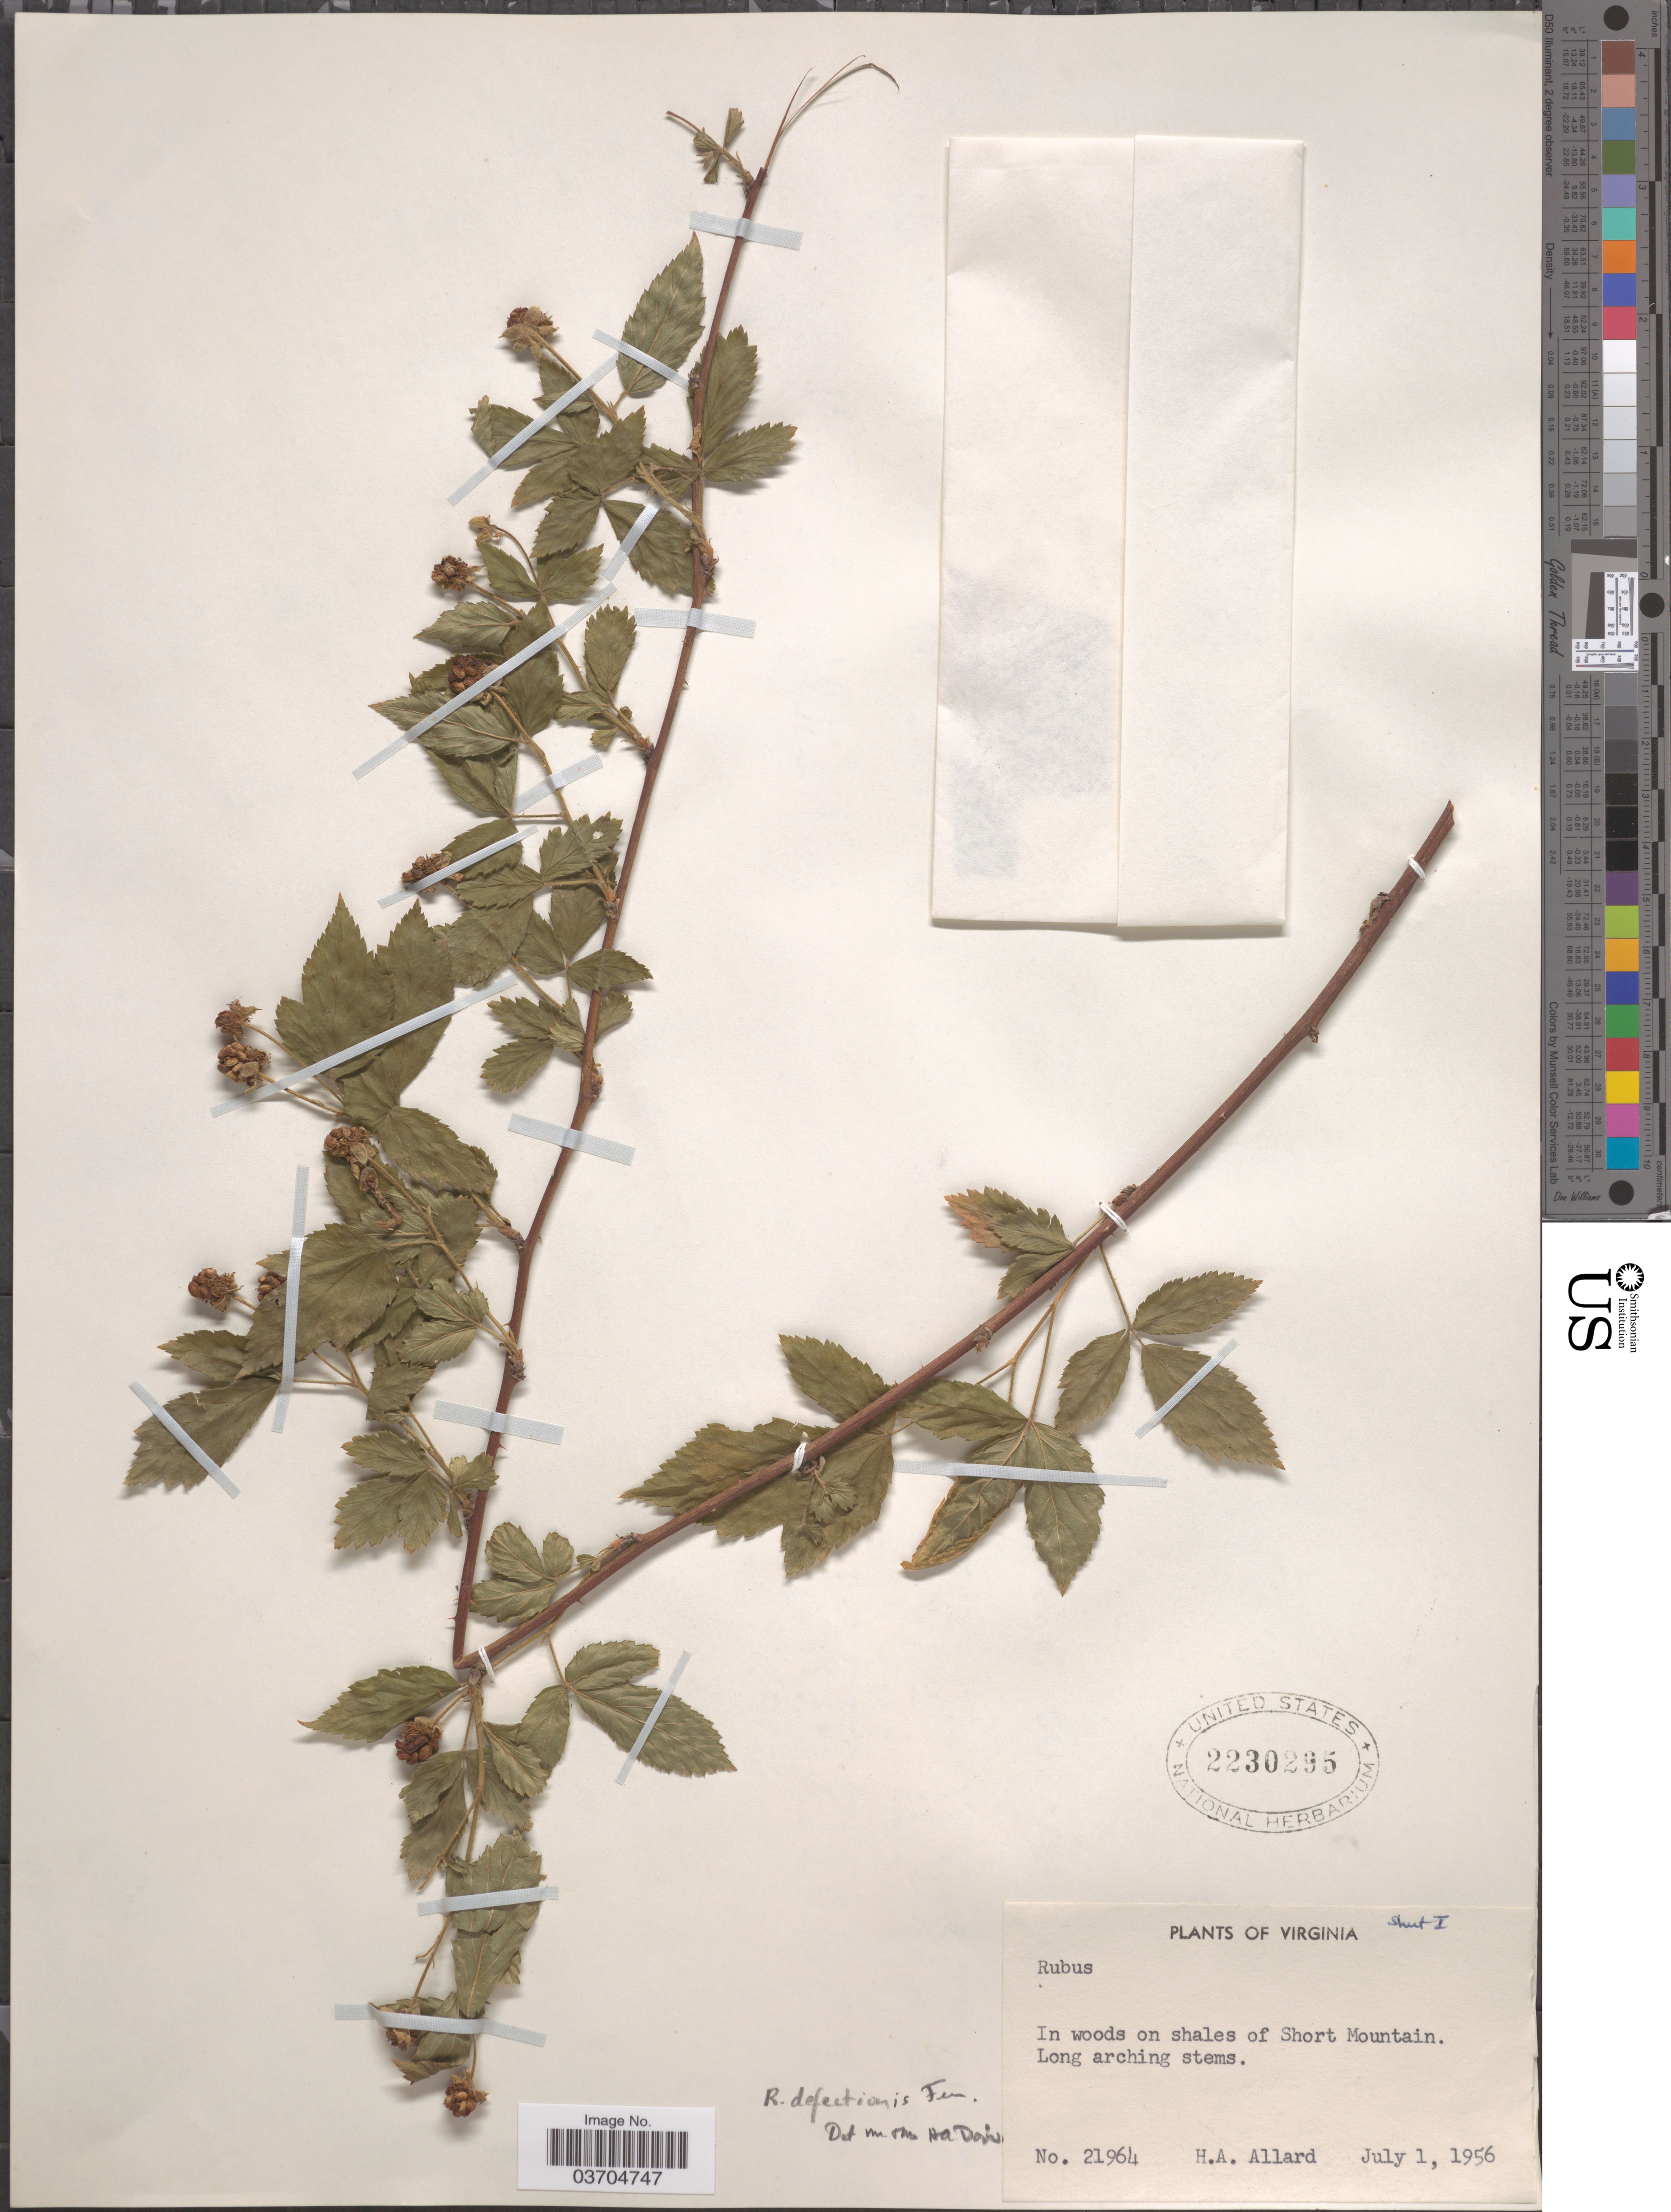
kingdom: Plantae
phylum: Tracheophyta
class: Magnoliopsida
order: Rosales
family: Rosaceae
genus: Rubus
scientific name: Rubus defectionis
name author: Fernald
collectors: H. A. Allard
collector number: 21964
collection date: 1956-07-01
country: United States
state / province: Virginia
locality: On shales of Short Mountain.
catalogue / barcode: US 2230295